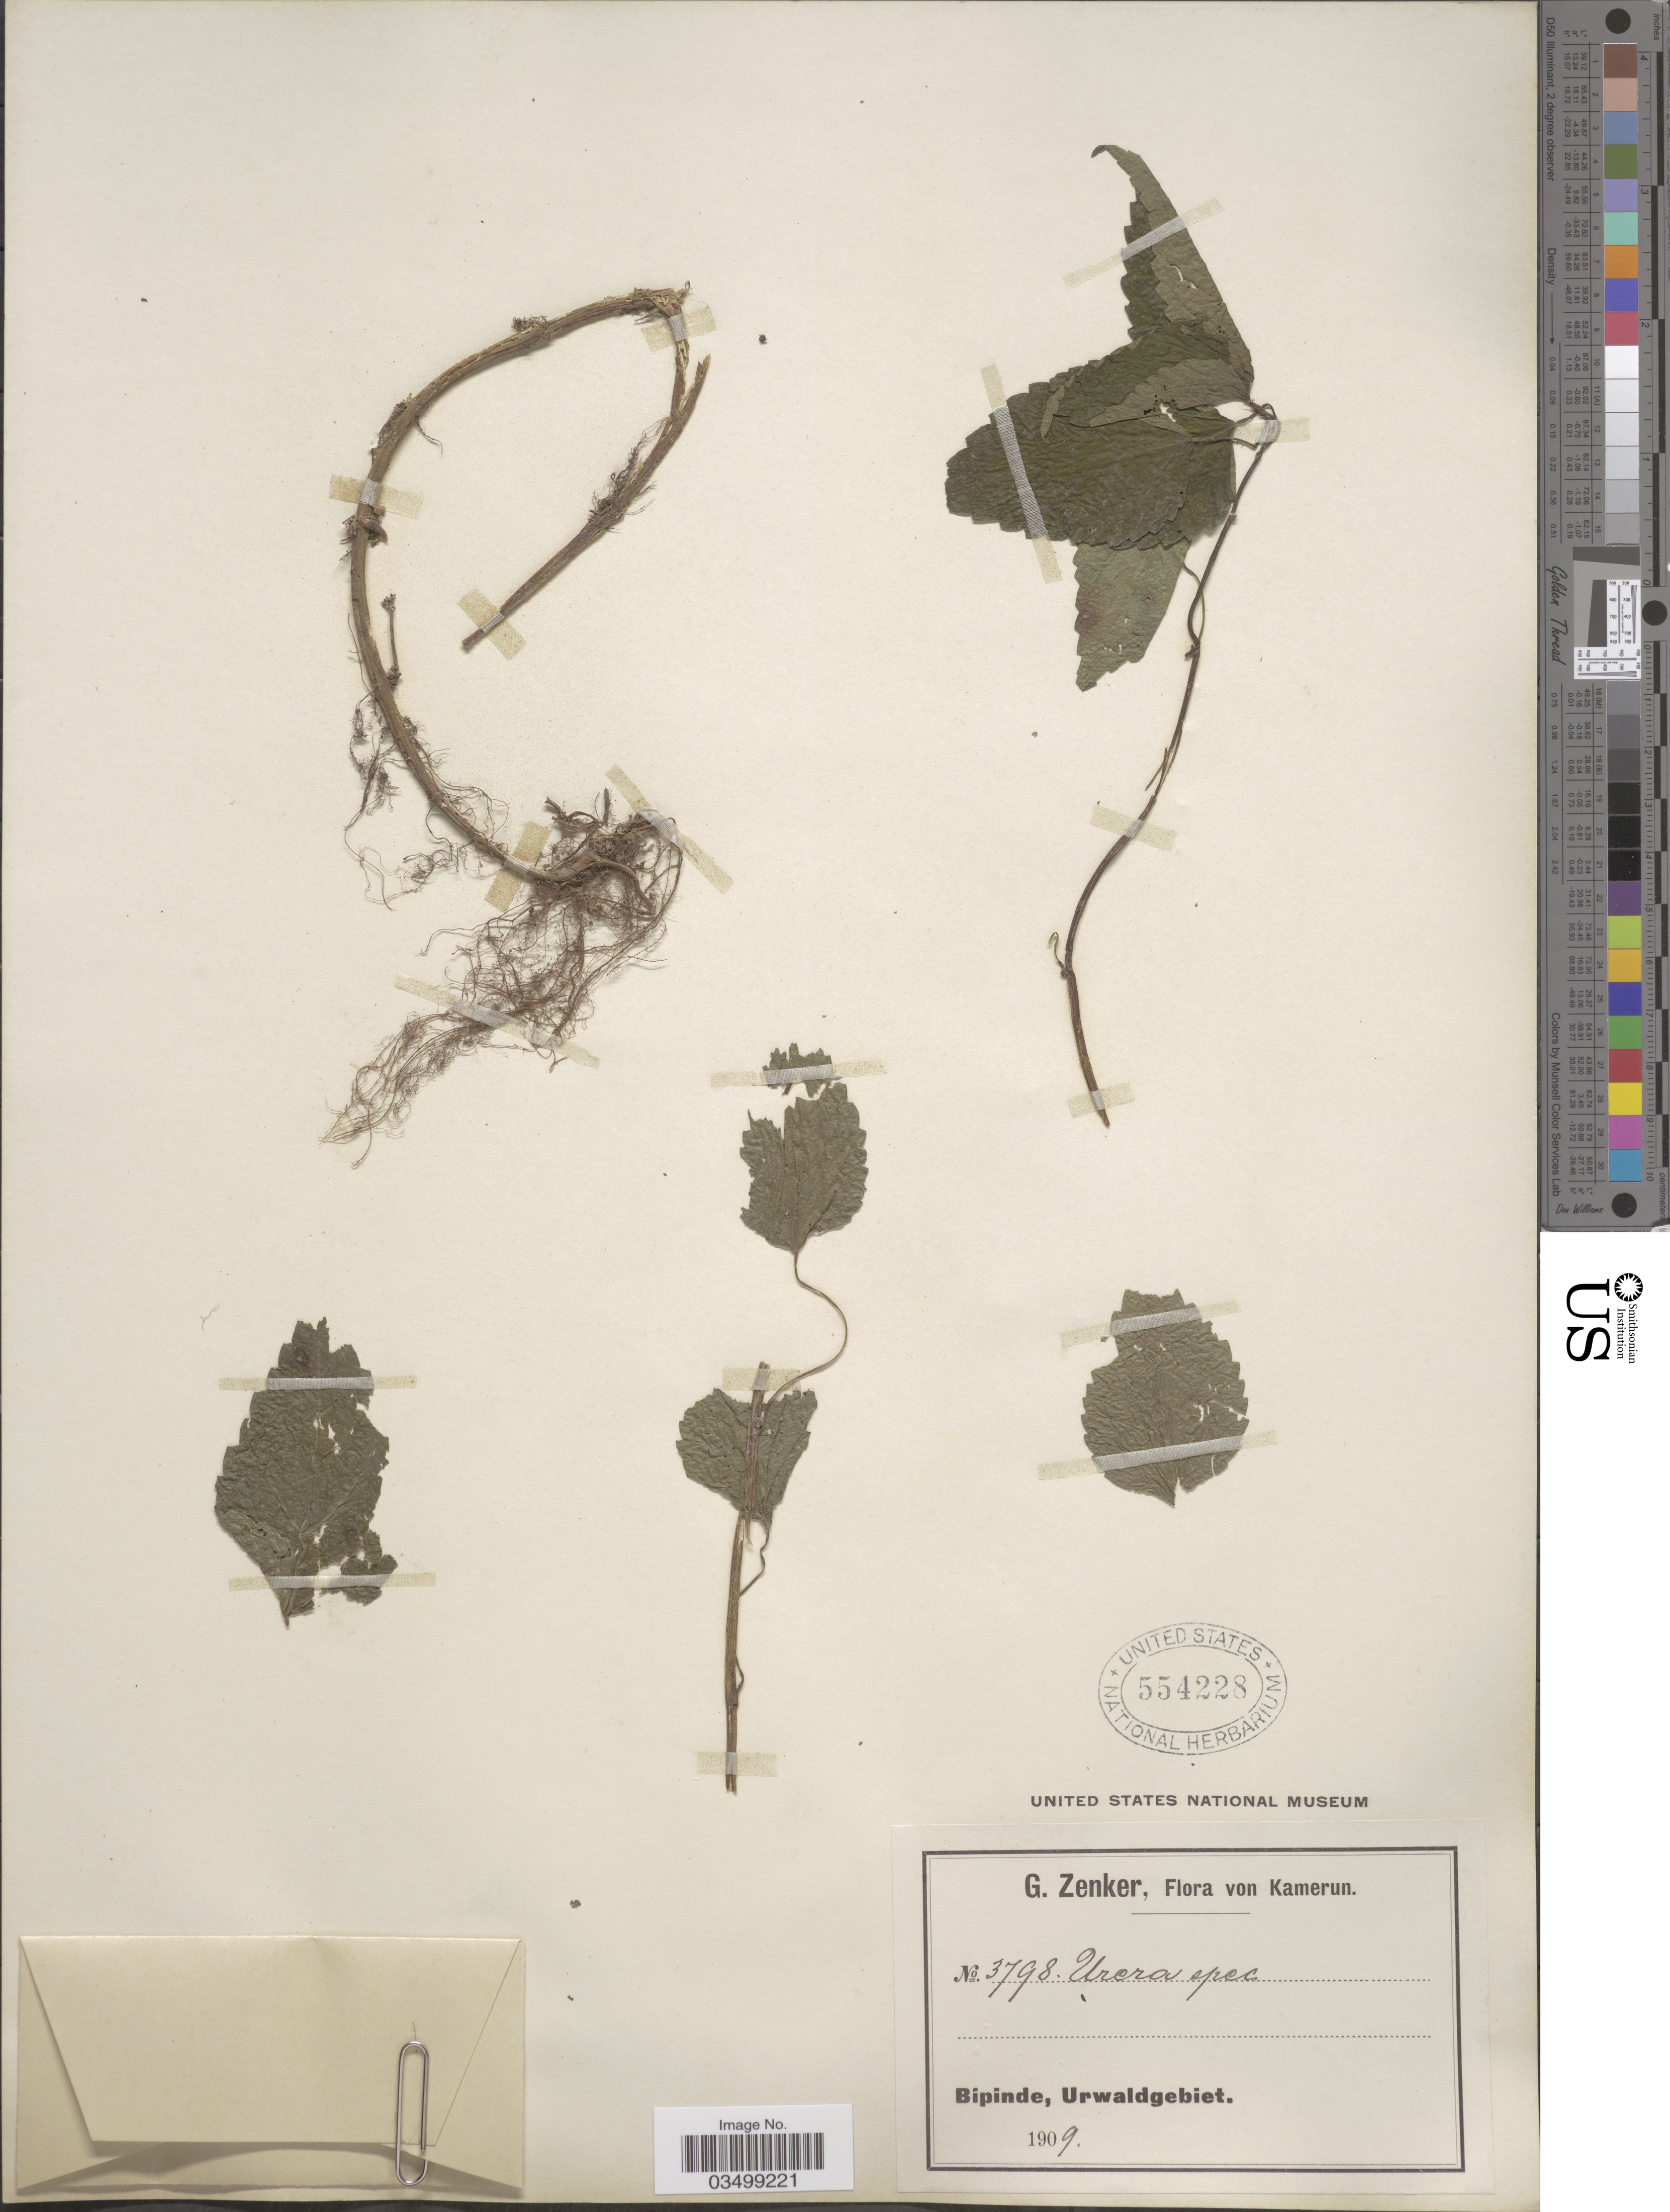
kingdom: Plantae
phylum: Tracheophyta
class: Magnoliopsida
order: Rosales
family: Urticaceae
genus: Urera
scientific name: Urera sp.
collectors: G. A. Zenker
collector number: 3798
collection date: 1909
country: Cameroon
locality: Bipinde, Urwaldgebiet.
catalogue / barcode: US 554228